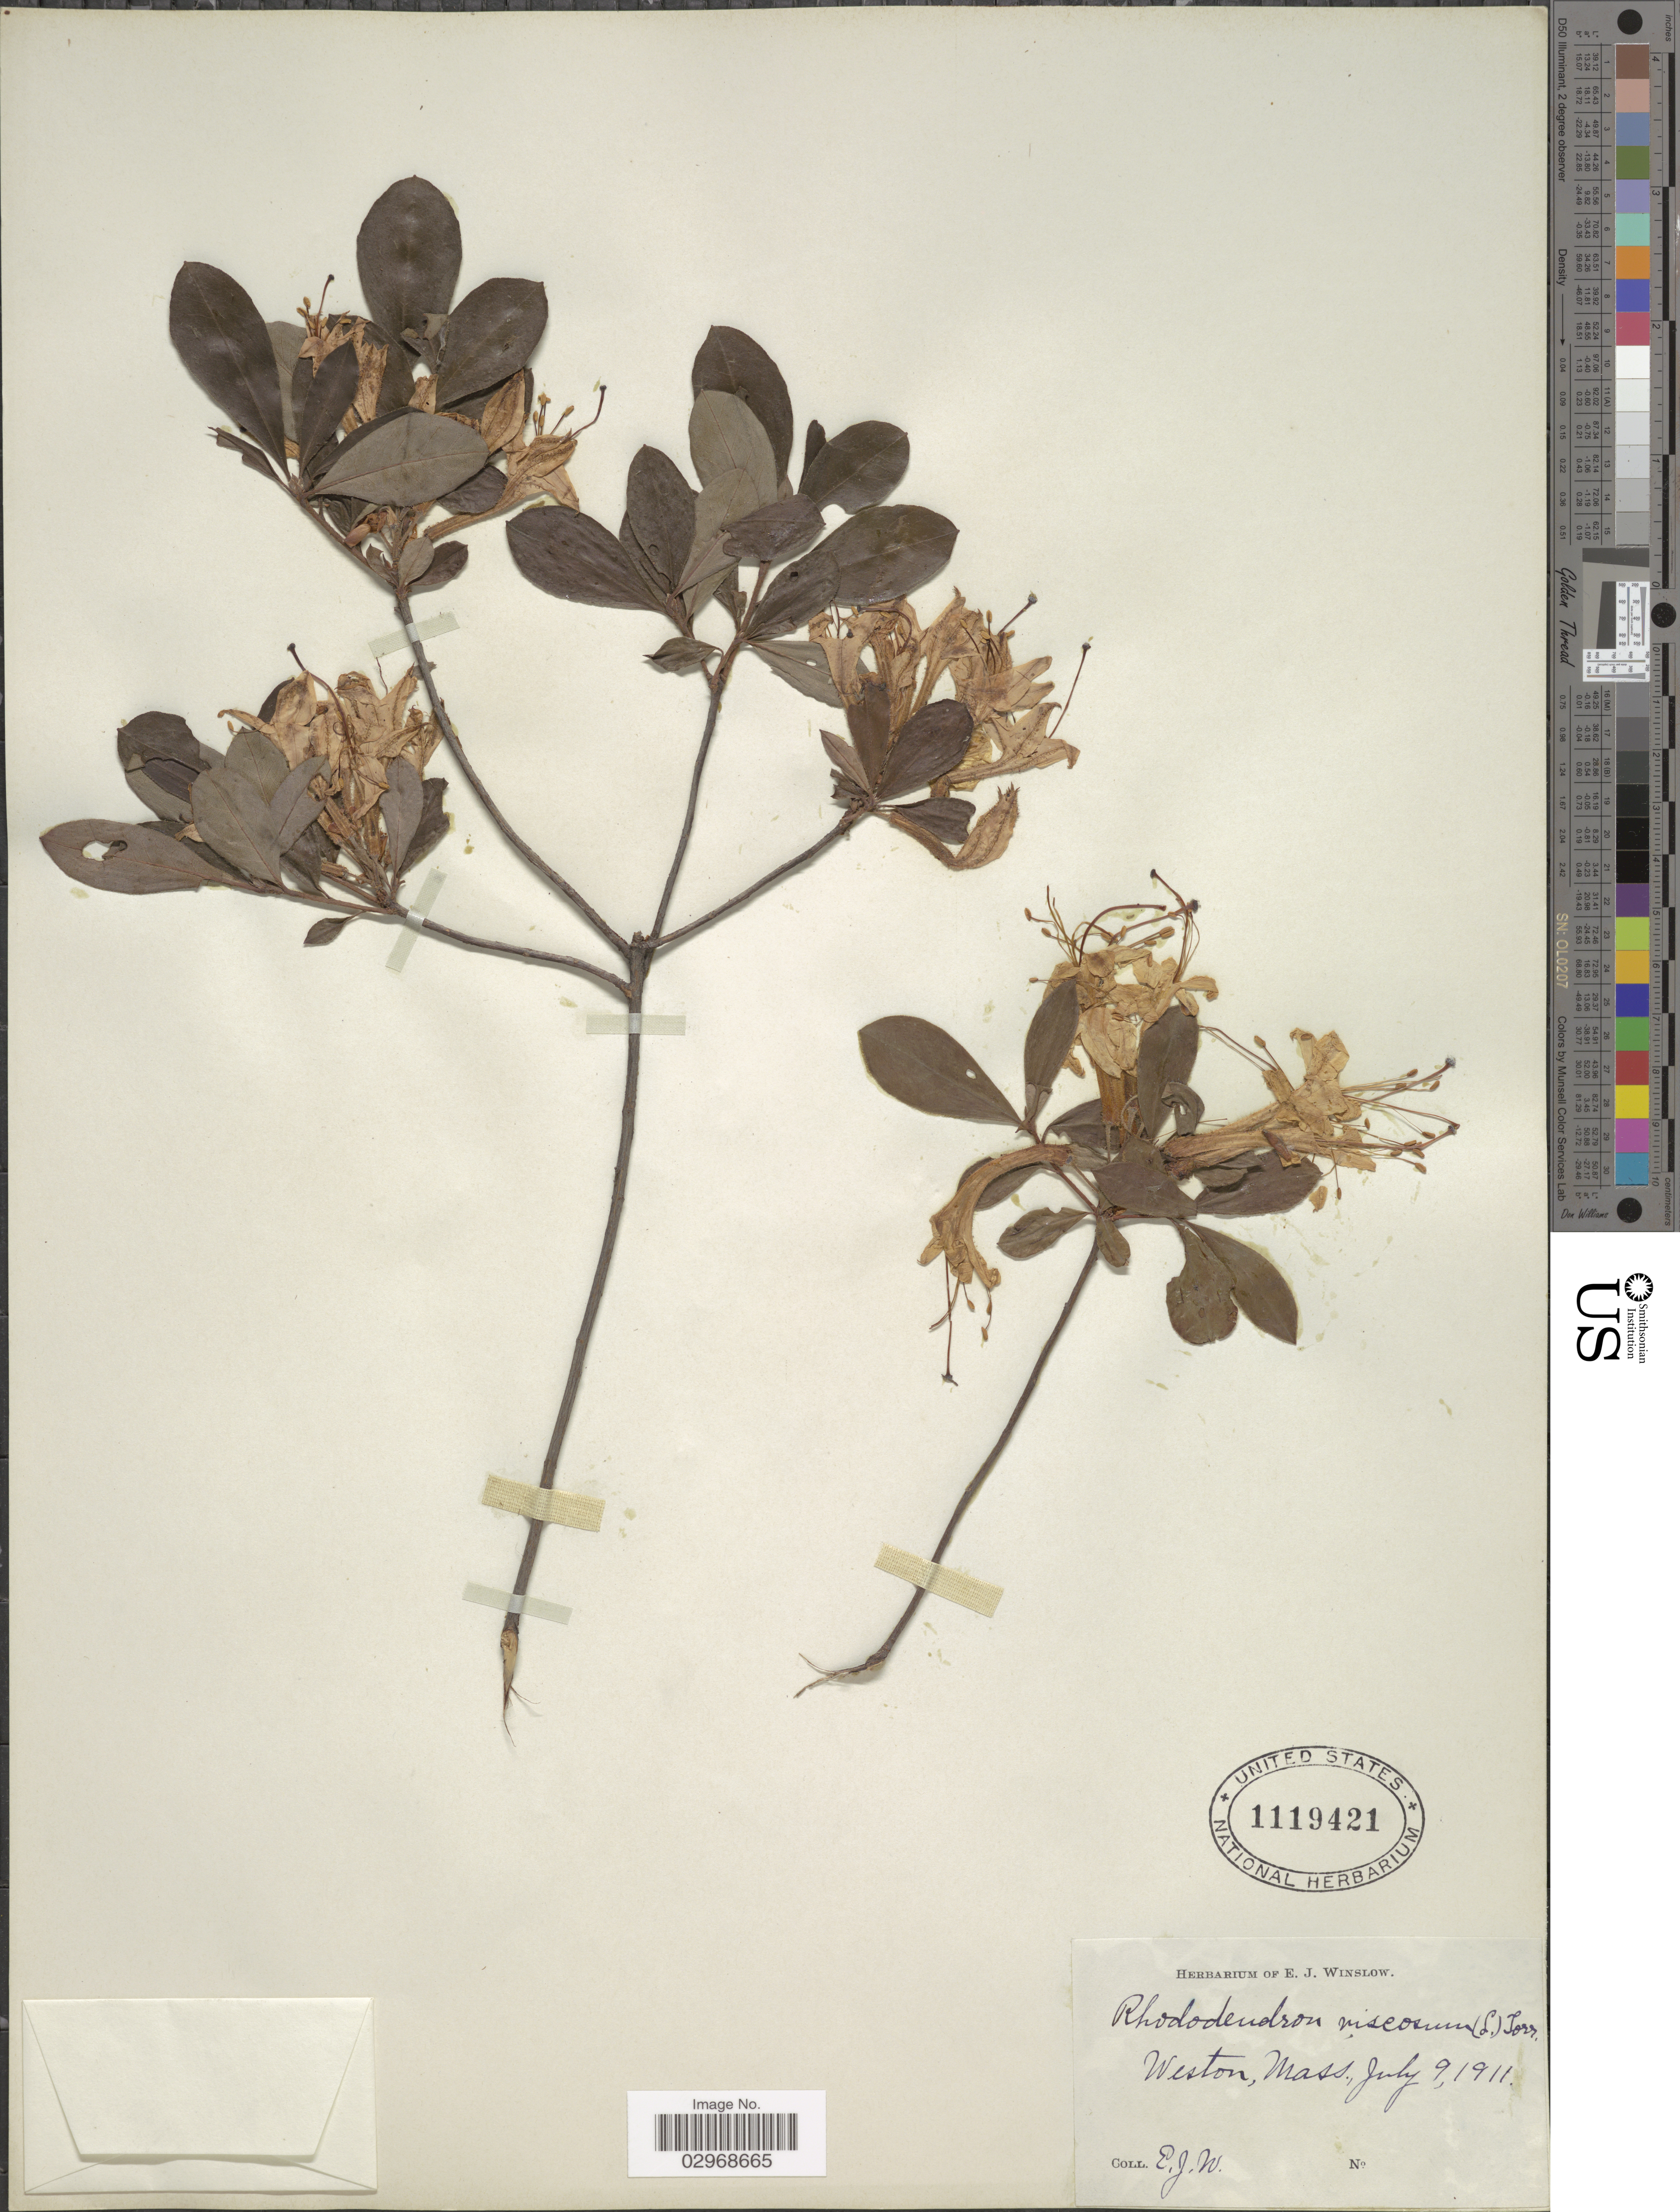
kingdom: Plantae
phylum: Tracheophyta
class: Magnoliopsida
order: Ericales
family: Ericaceae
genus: Rhododendron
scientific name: Rhododendron viscosum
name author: (L.) Torr.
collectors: E. Winslow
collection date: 1911-07-09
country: United States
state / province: Massachusetts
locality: Weston.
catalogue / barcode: US 1119421